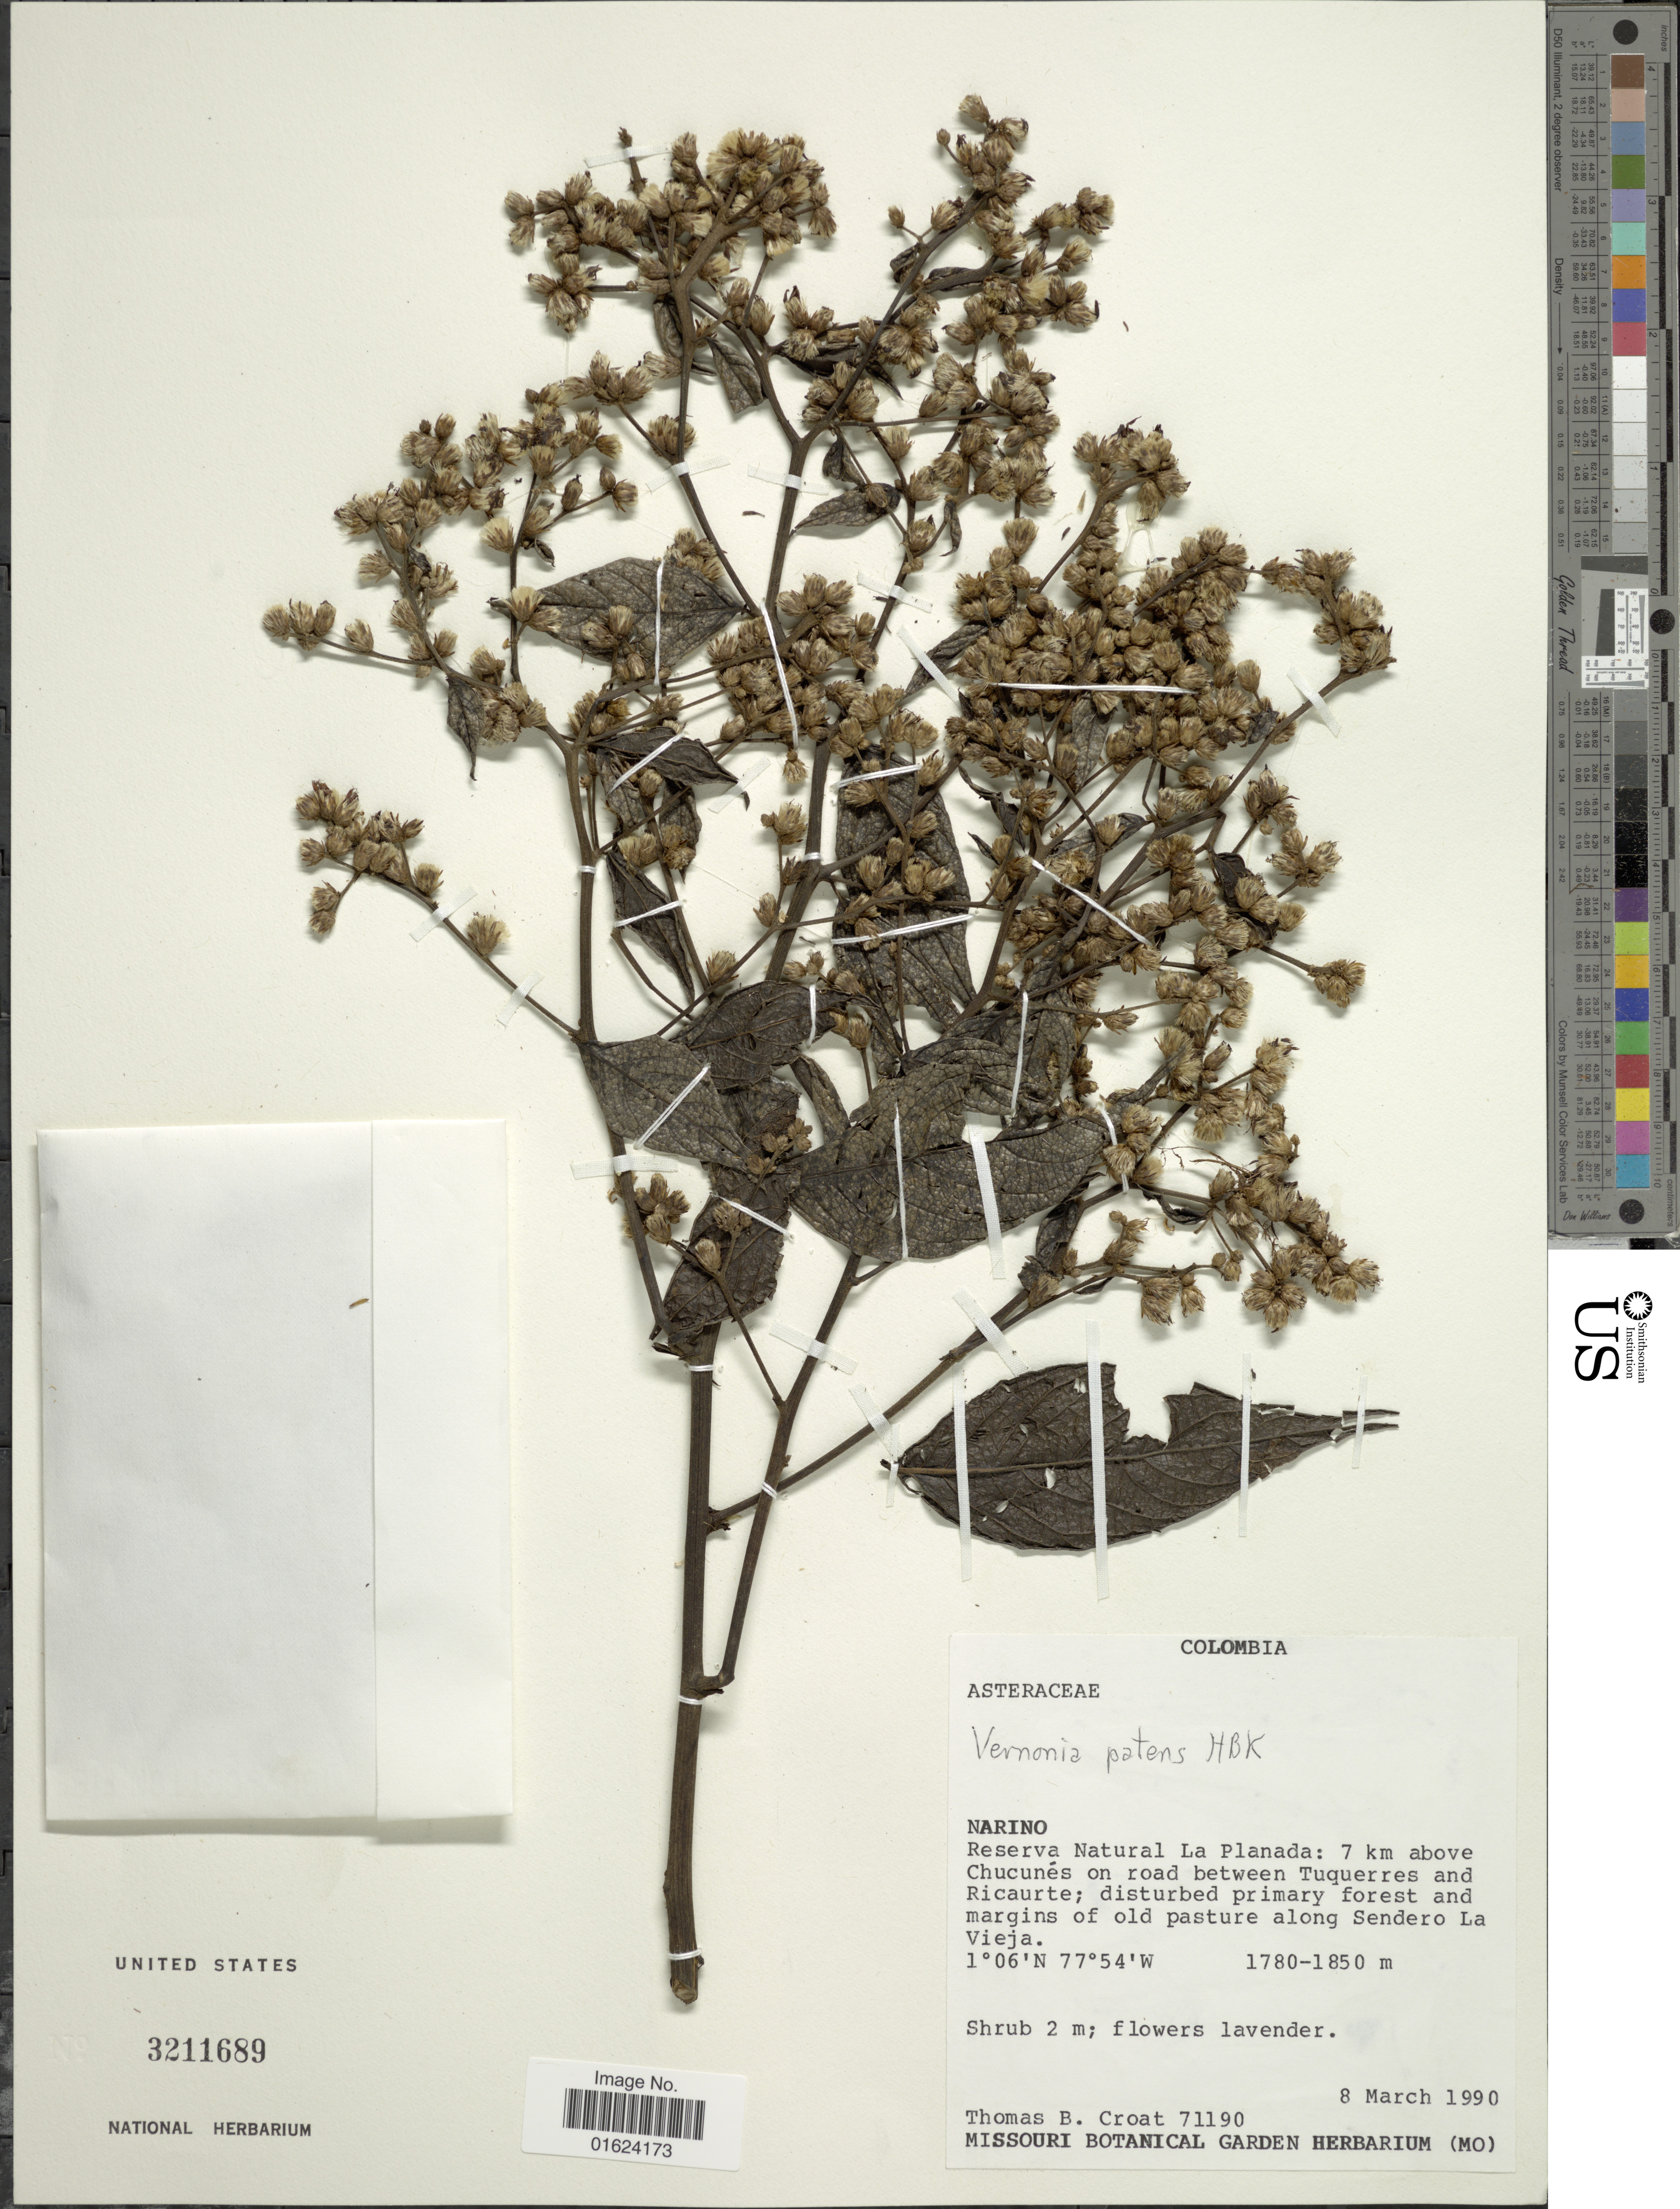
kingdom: Plantae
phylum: Tracheophyta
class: Magnoliopsida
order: Asterales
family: Asteraceae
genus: Vernonanthura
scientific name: Vernonanthura patens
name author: (Kunth) H. Rob.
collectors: T. B. Croat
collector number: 71190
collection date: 1990-03-08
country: Colombia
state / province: Nariño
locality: Narino, Reserva Natural La Planada: 7 km above Chucunes on road between Tuguerres and Ricaurte.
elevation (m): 1780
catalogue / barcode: US 3211689